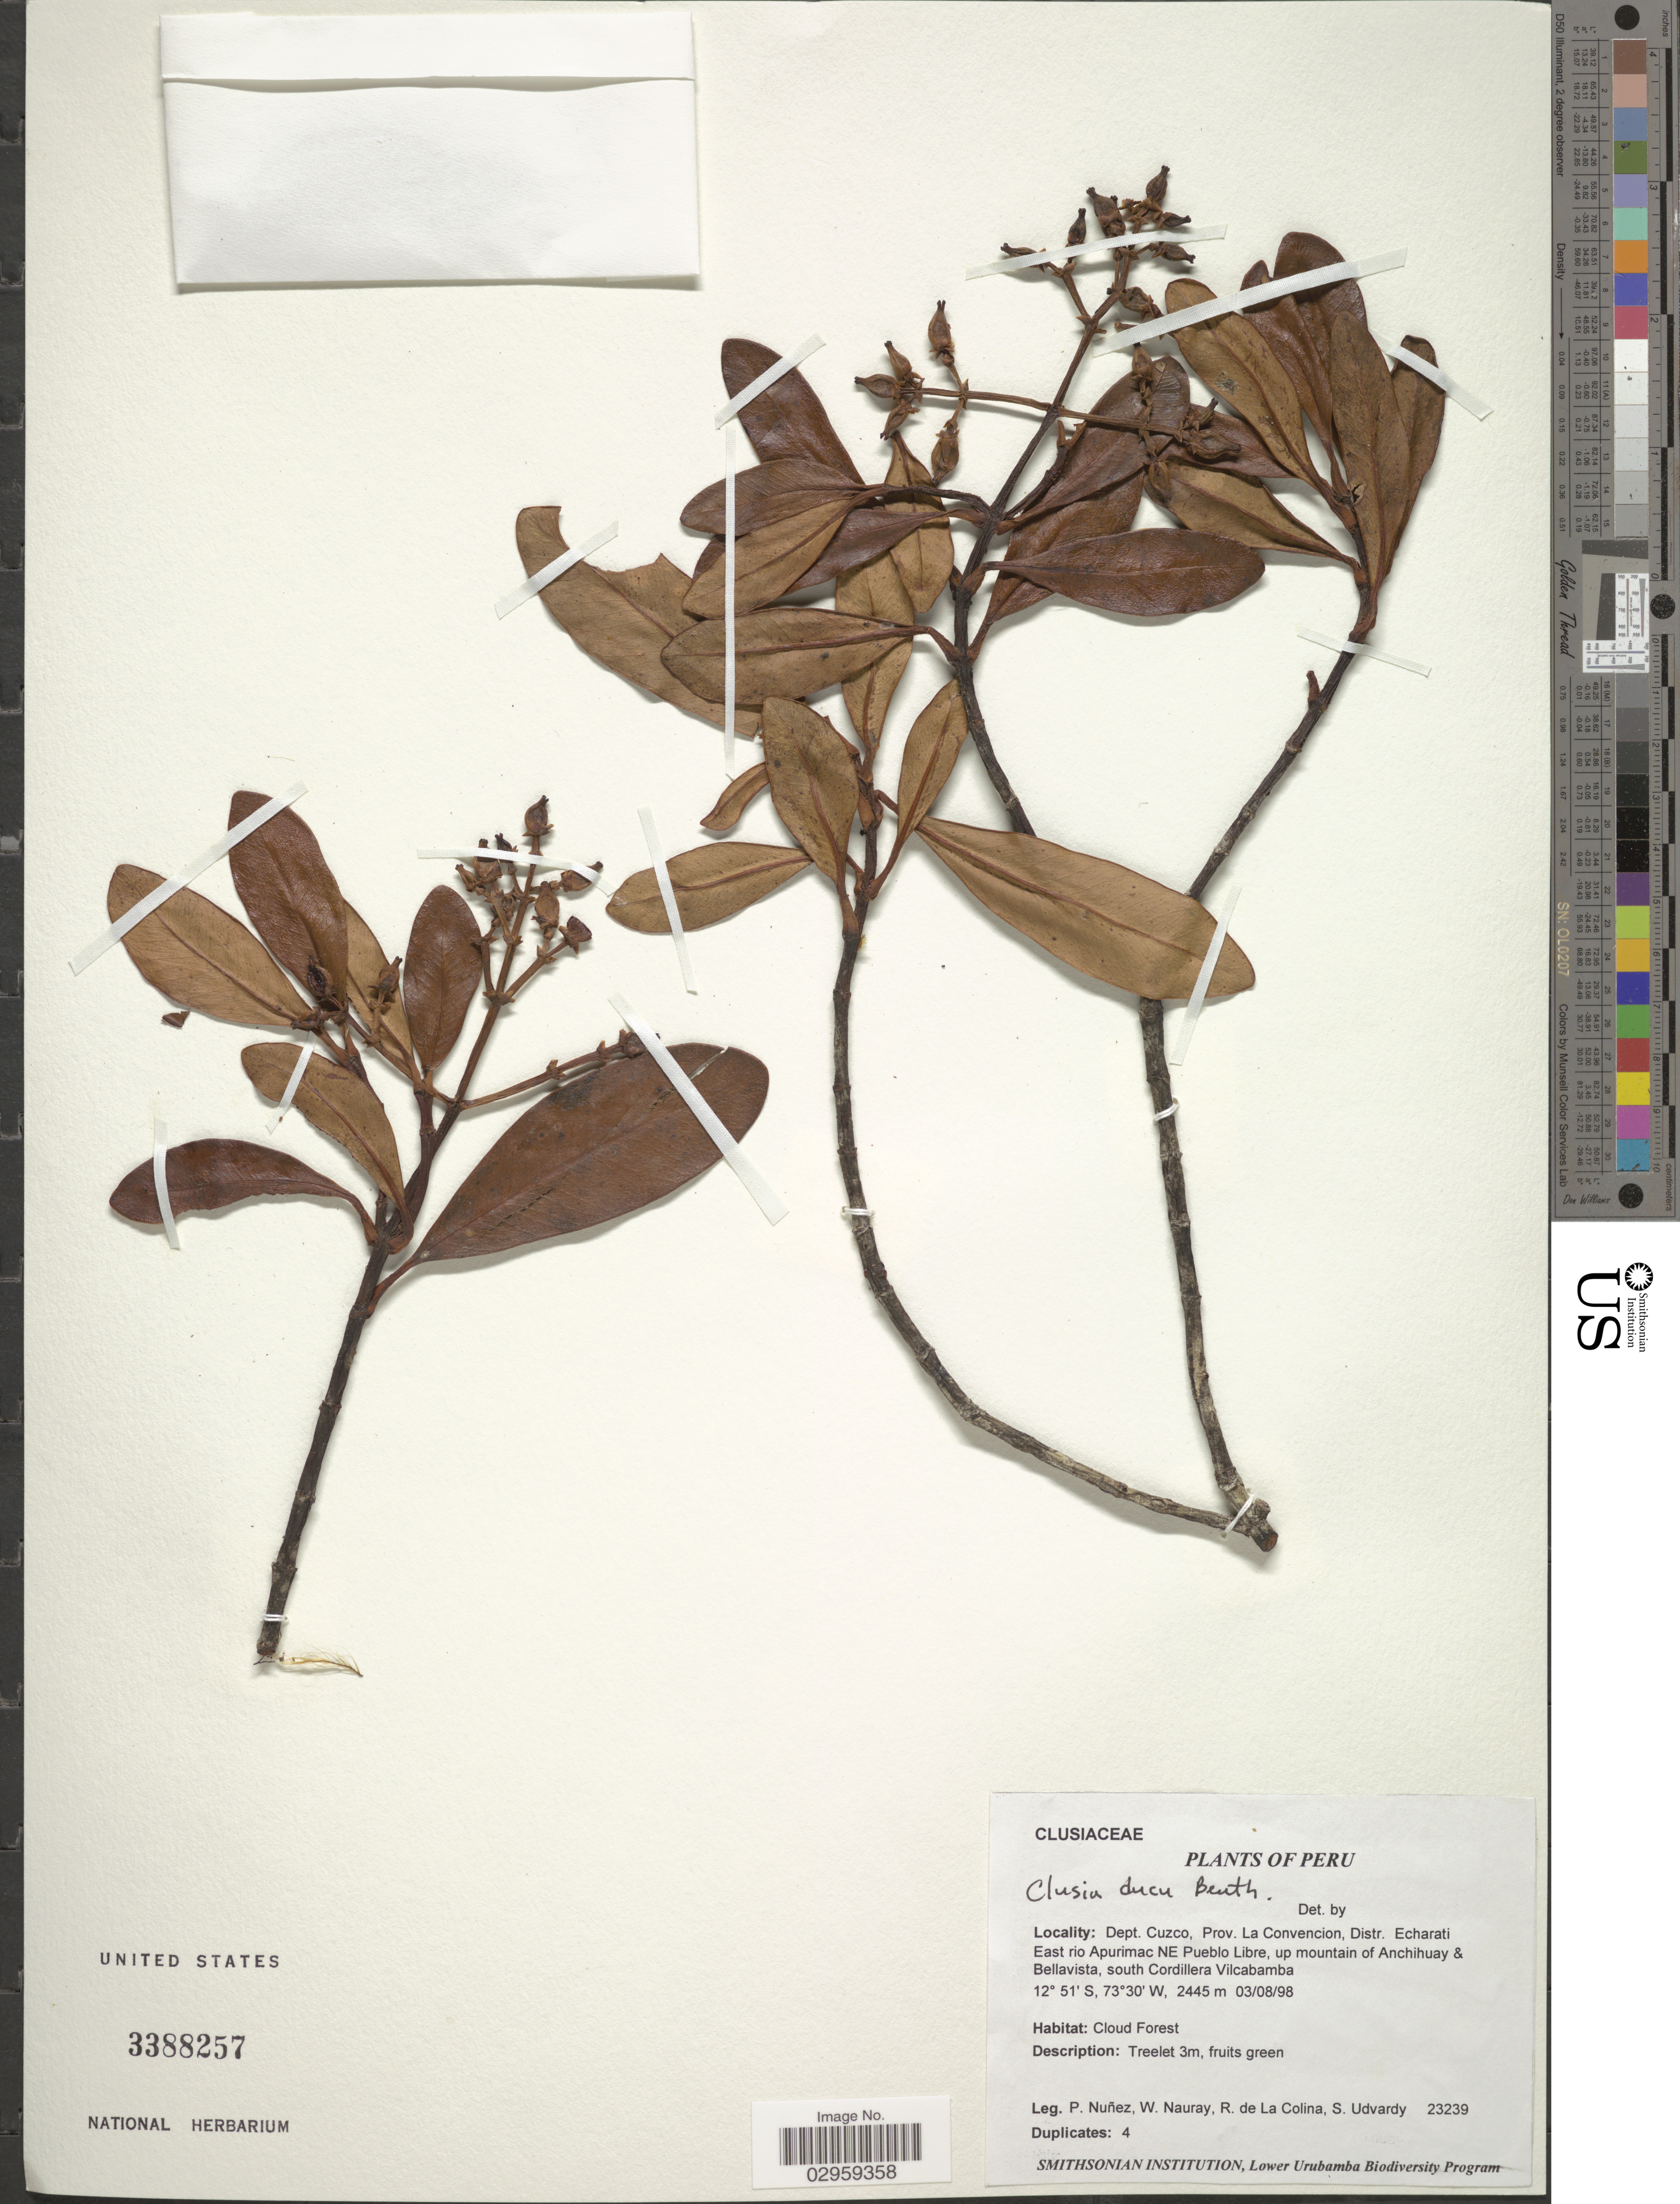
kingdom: Plantae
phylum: Tracheophyta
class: Magnoliopsida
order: Malpighiales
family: Clusiaceae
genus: Clusia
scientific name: Clusia ducu var. schlimiana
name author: Planch. & Linden ex Planch. & Triana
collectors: P. Nuñez V., W. Nauray, R. Colina & S. Udvardy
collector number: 23239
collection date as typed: Transcribed d/m/y: 3/8/98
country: Peru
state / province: Cusco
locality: Dept. Cuzco, Prov. La Convencion, Distr. Echarati East rio Apurimac NE Pueblo Libre, up mountain of Anchihuay & Bellavista, south Cordillera Vilcabamba.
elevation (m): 2445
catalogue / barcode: US 3388257